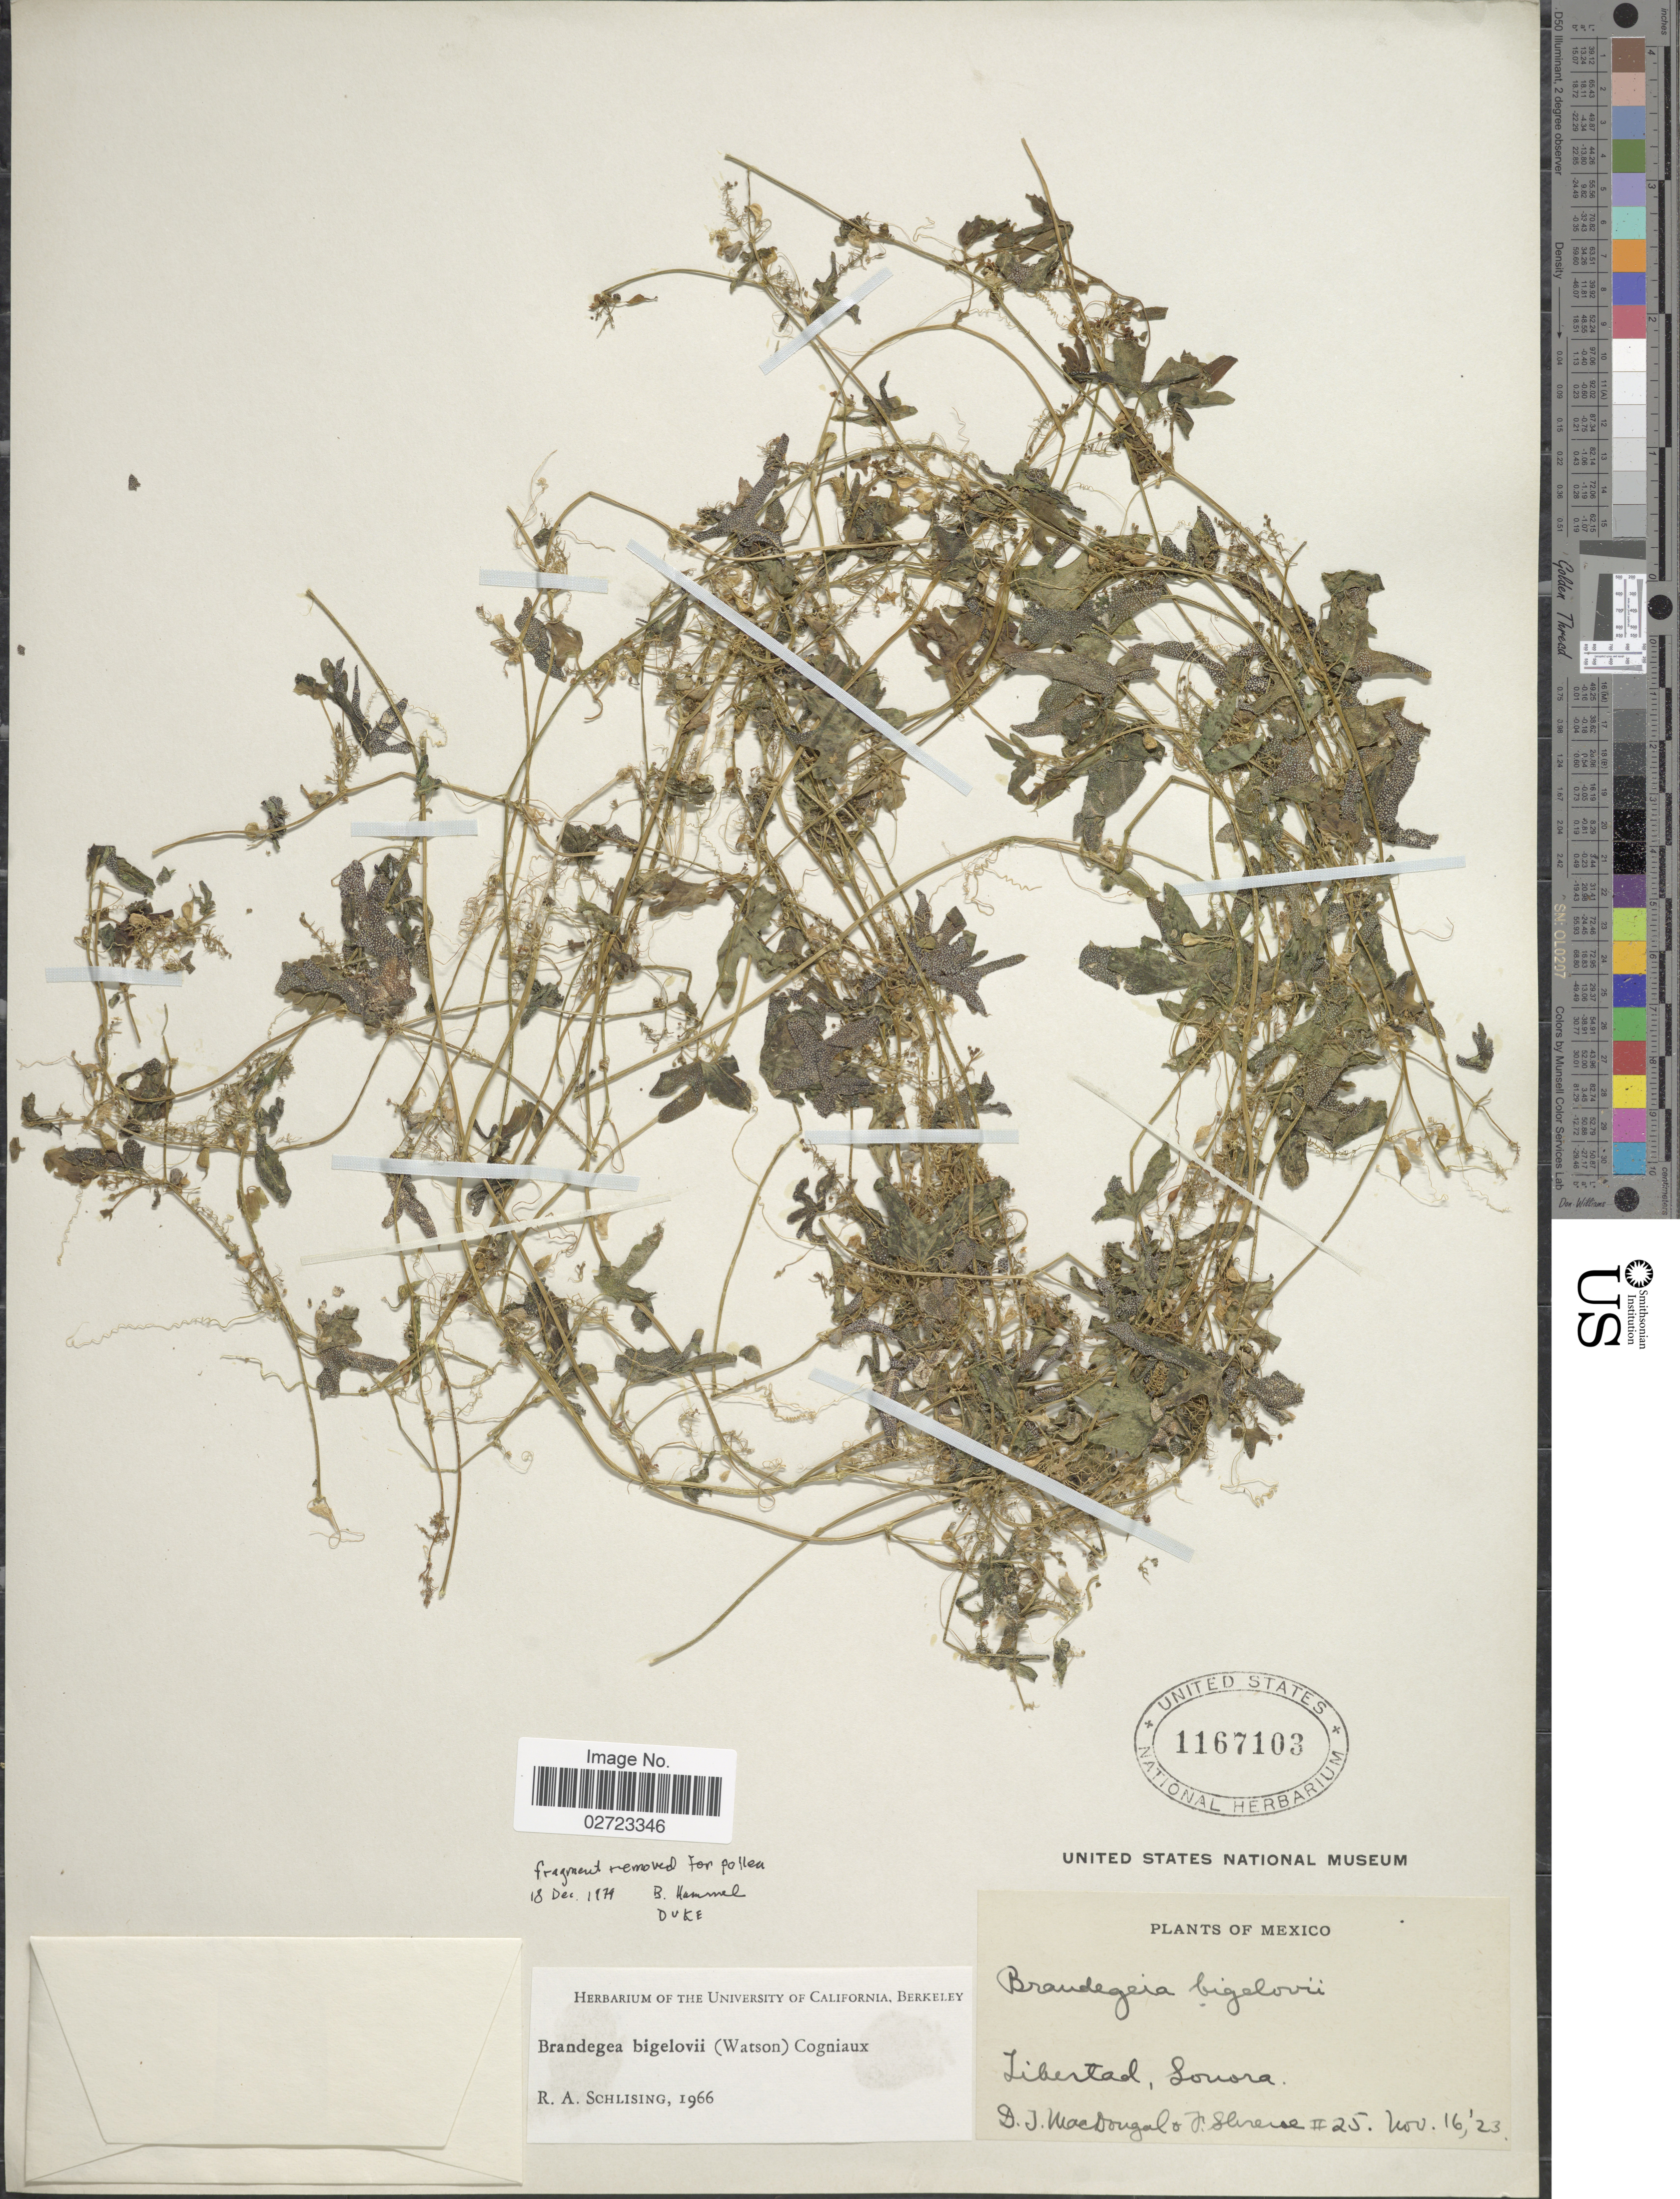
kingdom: Plantae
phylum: Tracheophyta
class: Magnoliopsida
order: Cucurbitales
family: Cucurbitaceae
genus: Brandegea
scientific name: Brandegea bigelovii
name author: (Watson) Cogn.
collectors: D. T. MacDougal & F. Shreve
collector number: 25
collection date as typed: Transcribed d/m/y: 16/11/23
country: Mexico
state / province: Sonora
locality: Libertad.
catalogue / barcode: US 1167103